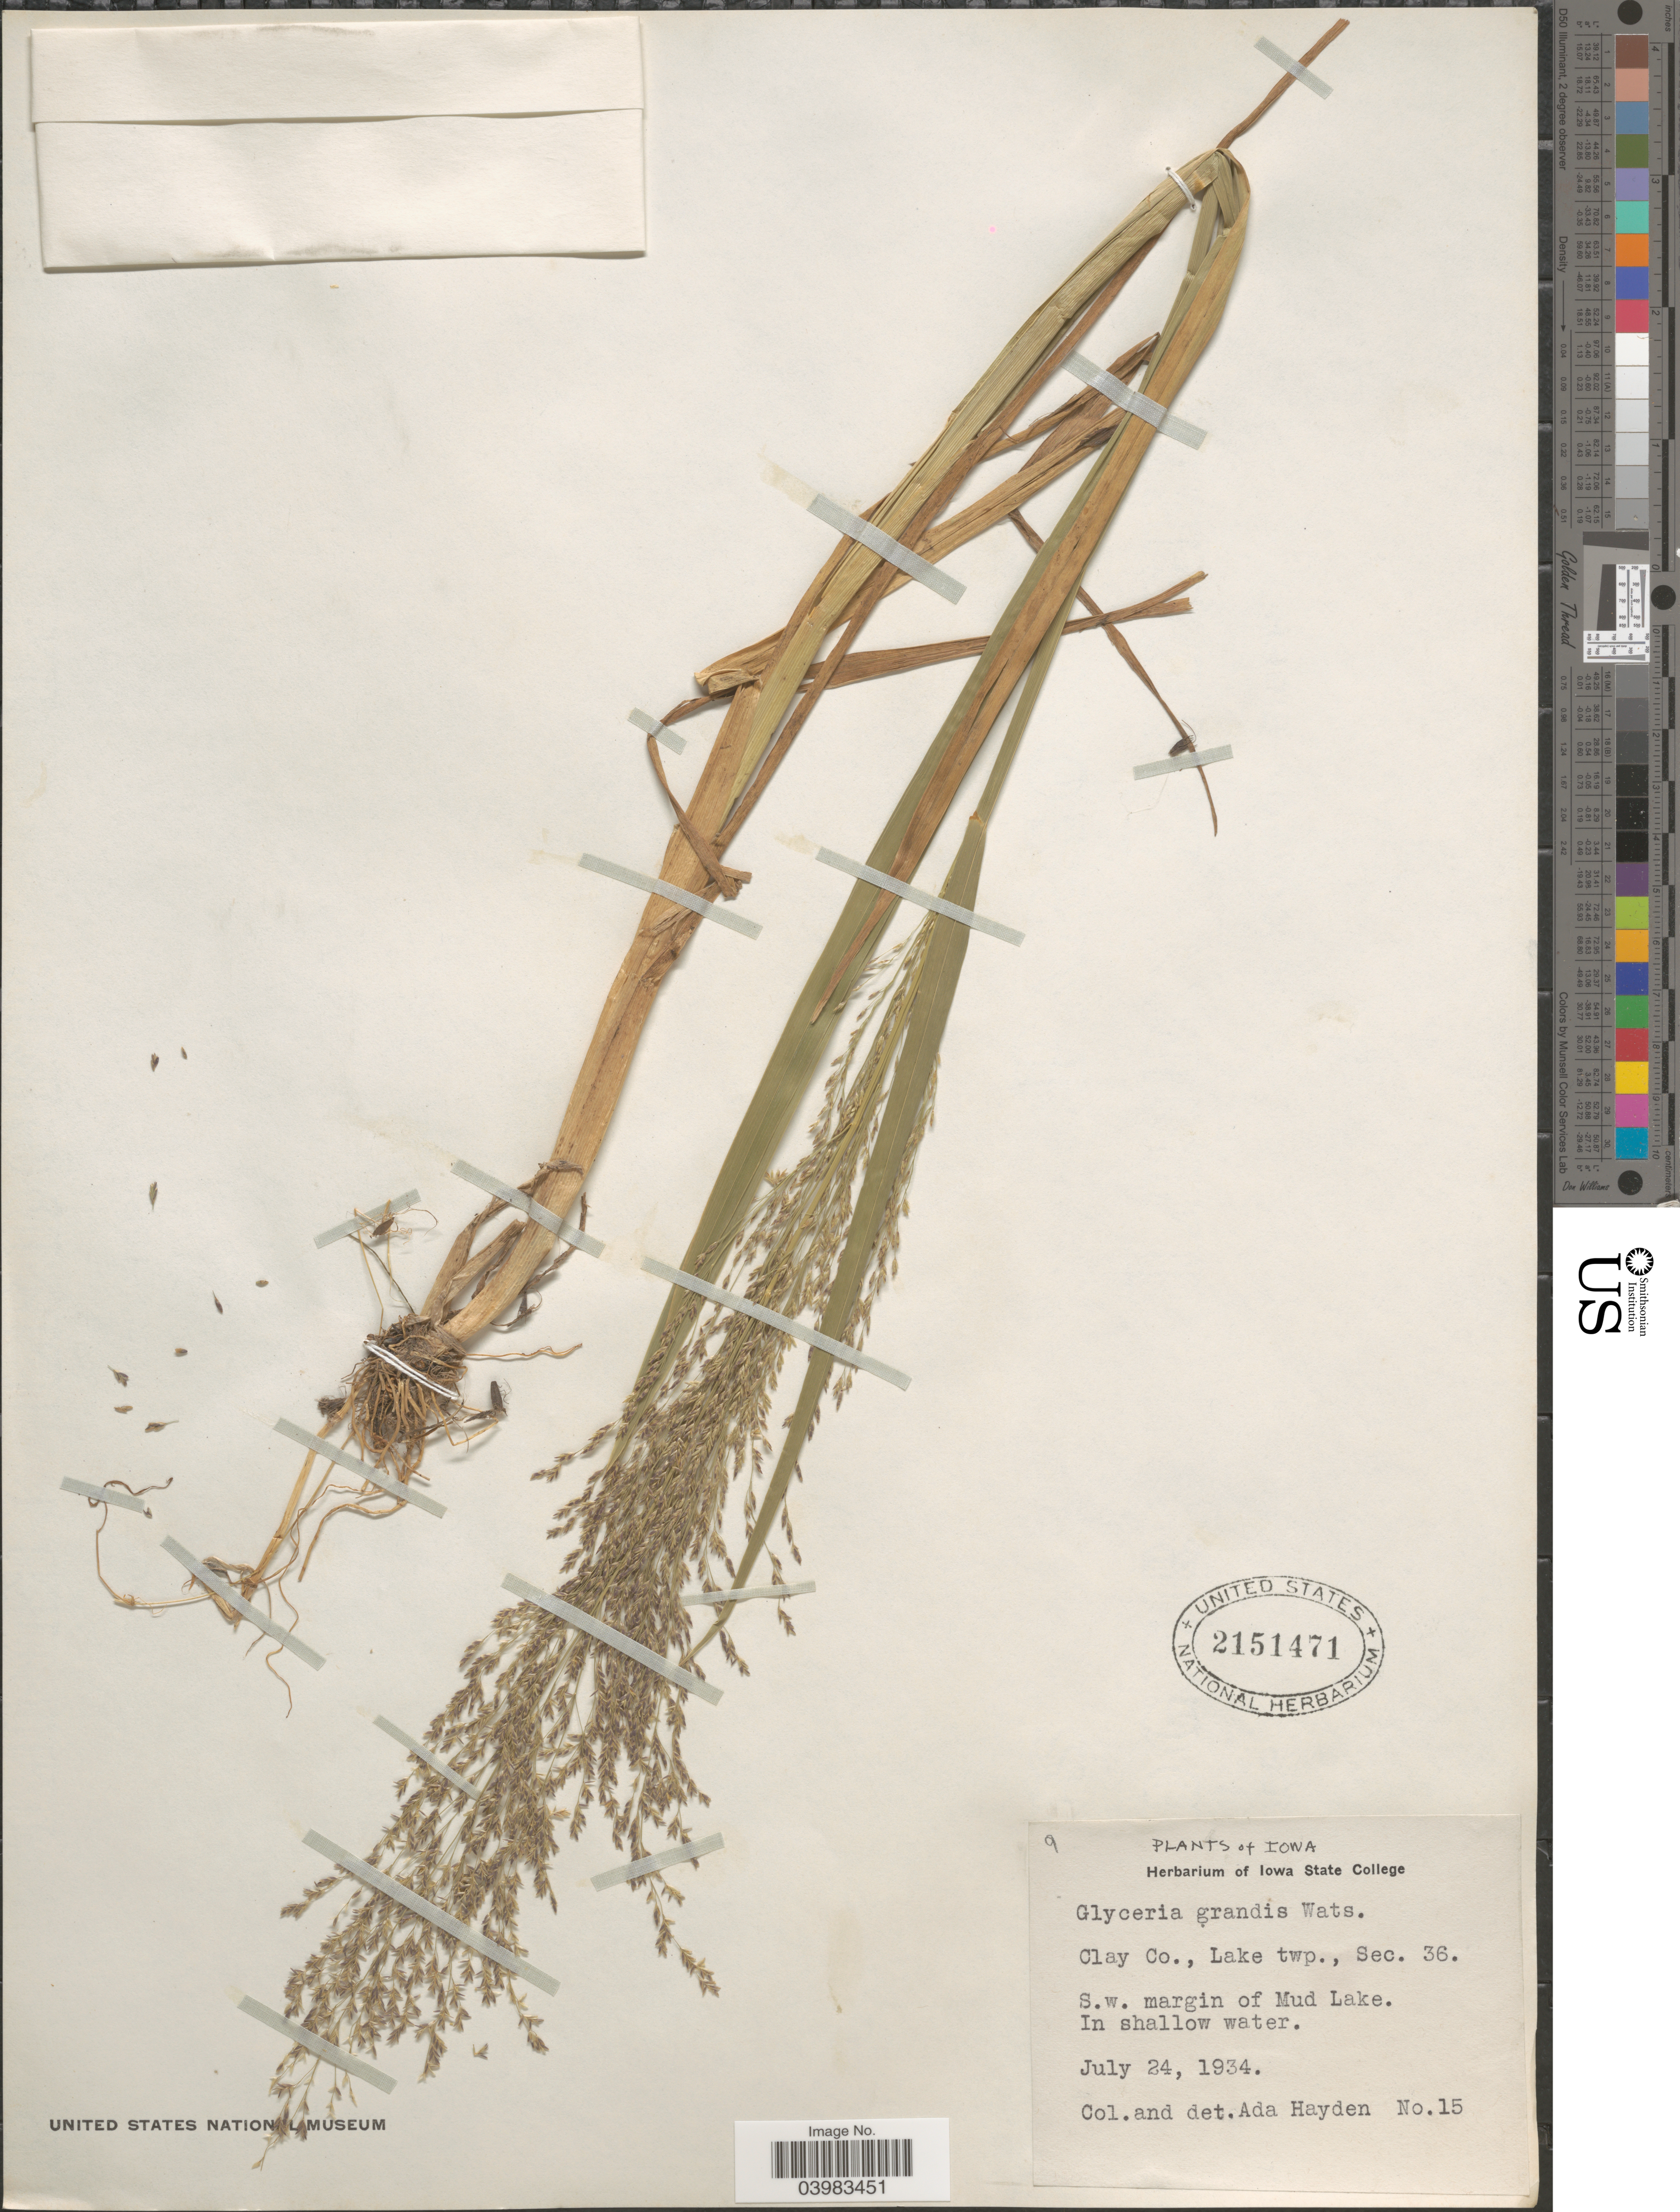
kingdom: Plantae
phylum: Tracheophyta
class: Liliopsida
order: Poales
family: Poaceae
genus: Glyceria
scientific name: Glyceria grandis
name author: S. Watson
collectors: Ada Hayden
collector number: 15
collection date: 1934-07-24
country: United States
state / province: Iowa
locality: Clay Co., Lake twp., Sec. 36. S.w. margin of Mud Lake.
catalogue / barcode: US 2151471